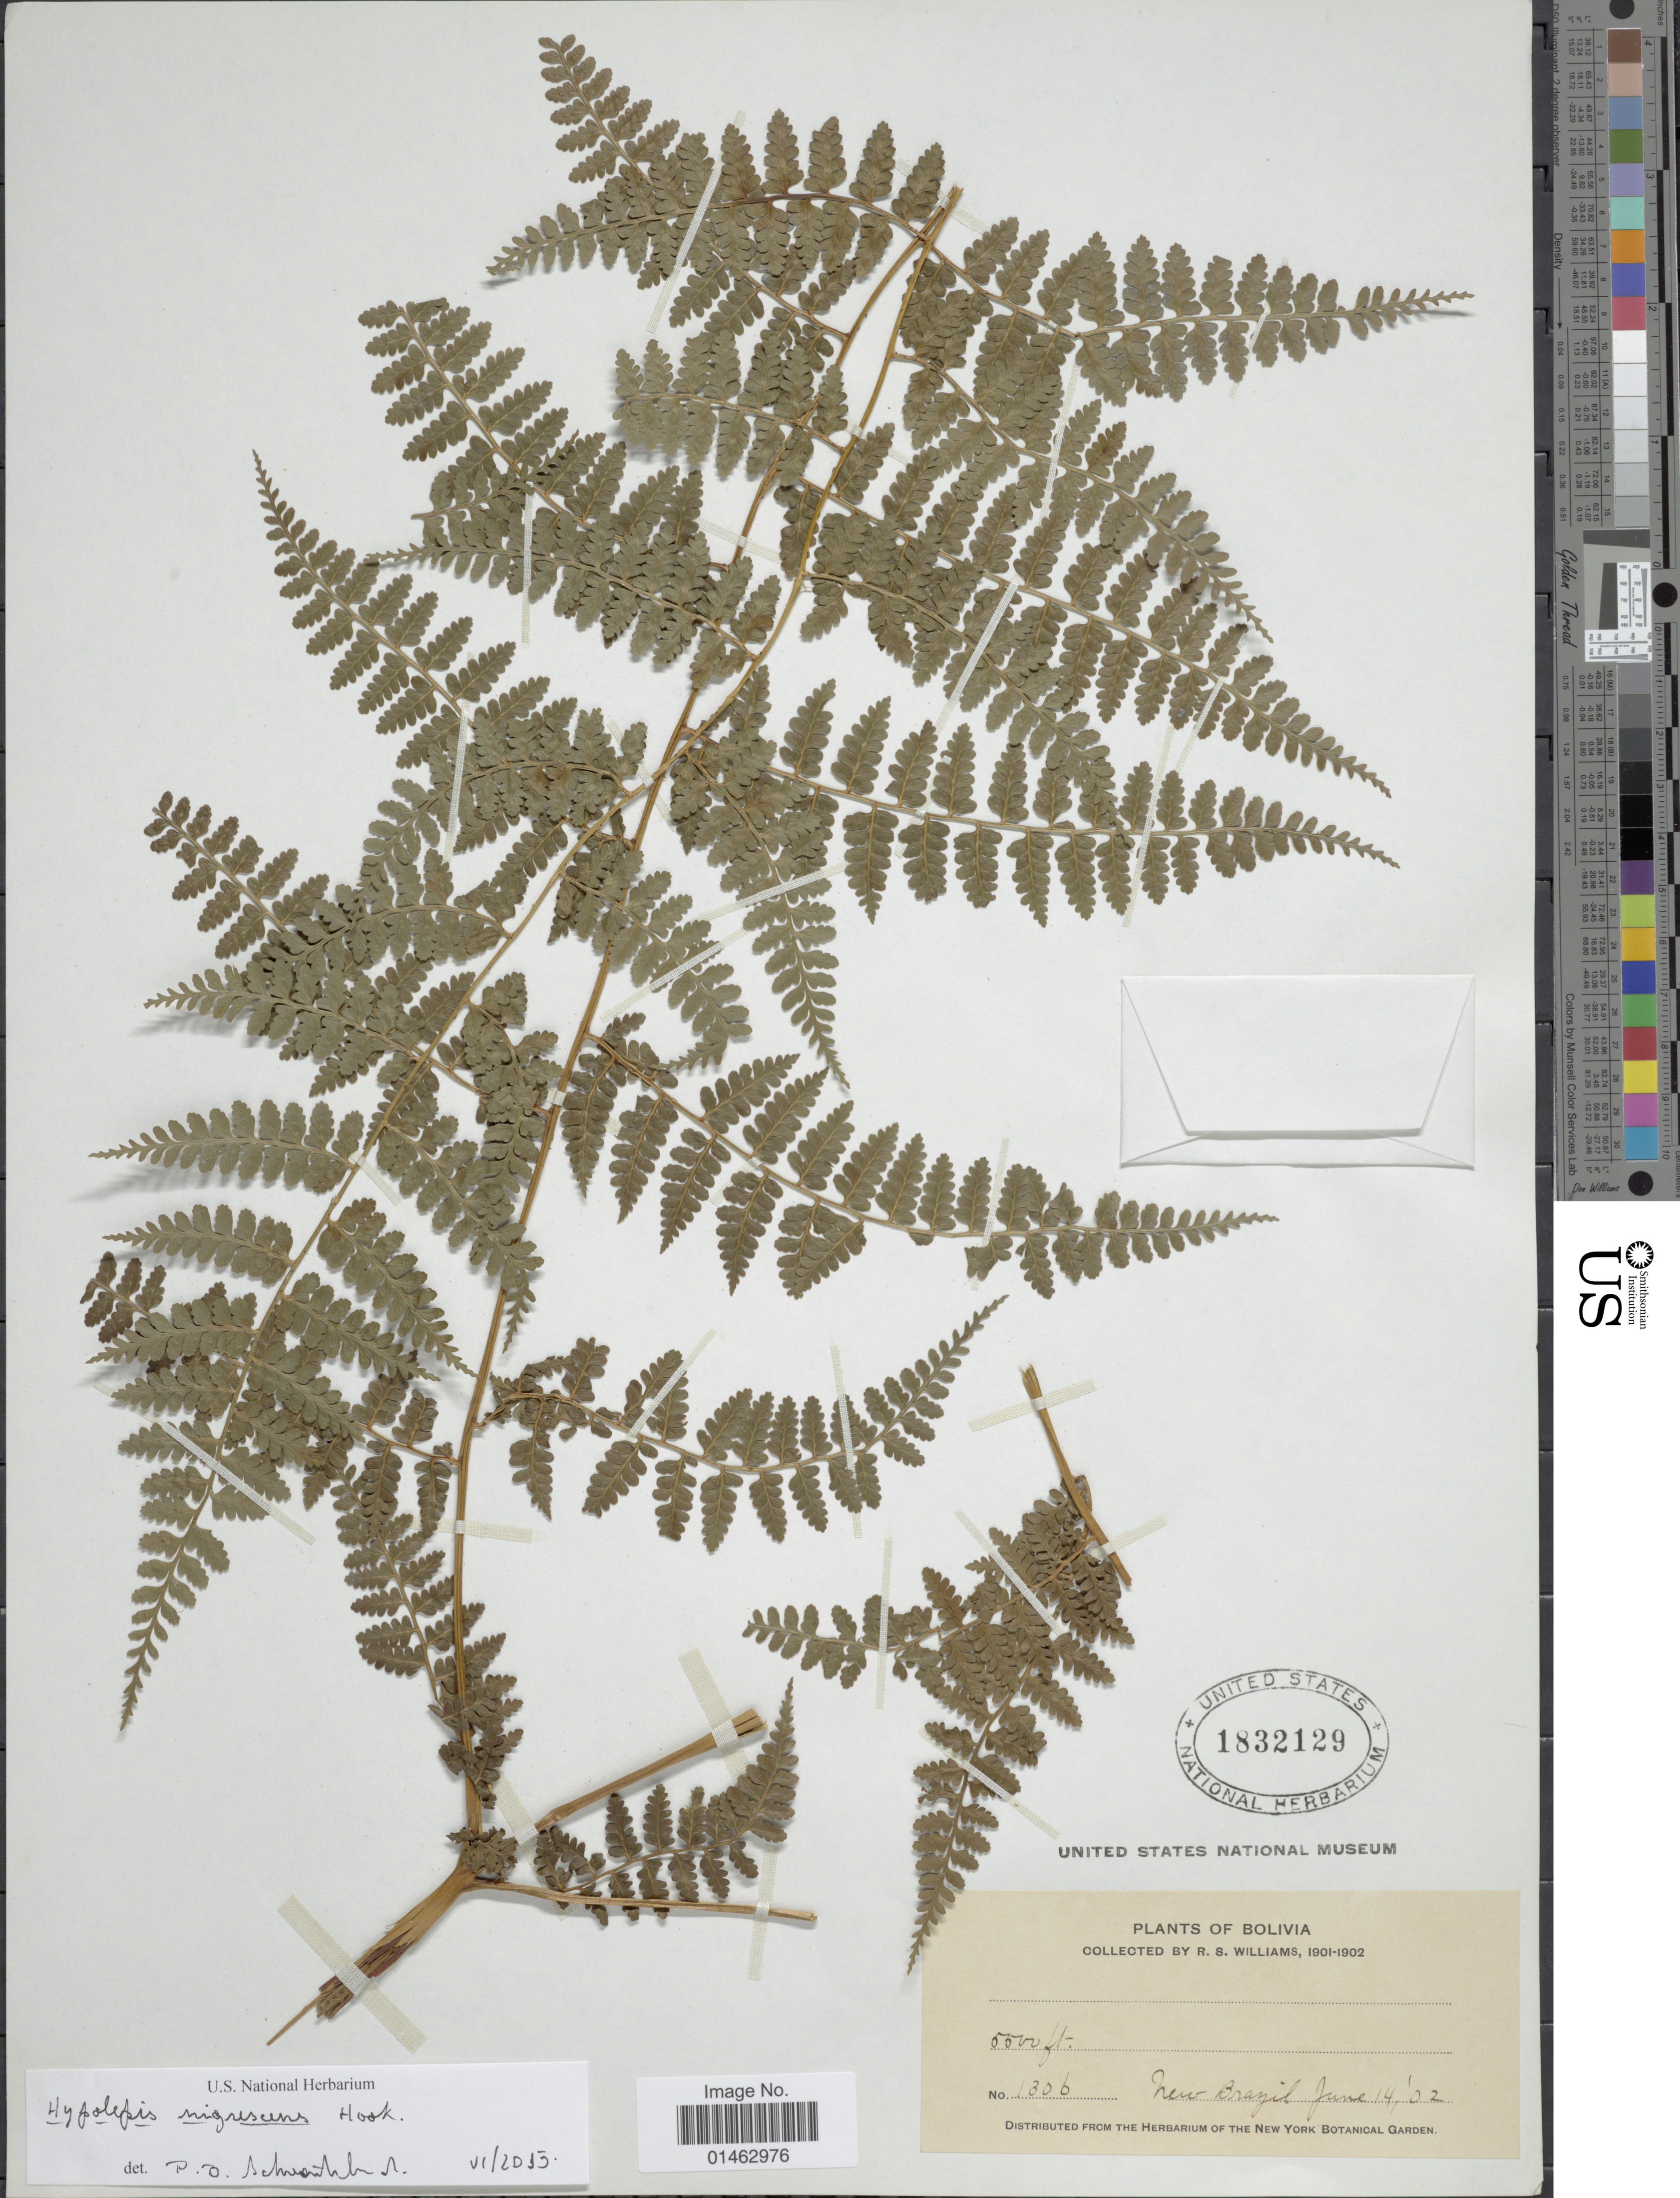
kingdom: Plantae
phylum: Tracheophyta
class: Polypodiopsida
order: Polypodiales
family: Dennstaedtiaceae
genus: Hypolepis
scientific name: Hypolepis nigrescens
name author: Hook.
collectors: R. S. Williams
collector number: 1306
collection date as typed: June 14, '02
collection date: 1902-06-14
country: Bolivia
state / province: La Paz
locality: Nuevo Brasil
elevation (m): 1676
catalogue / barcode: US 1832129